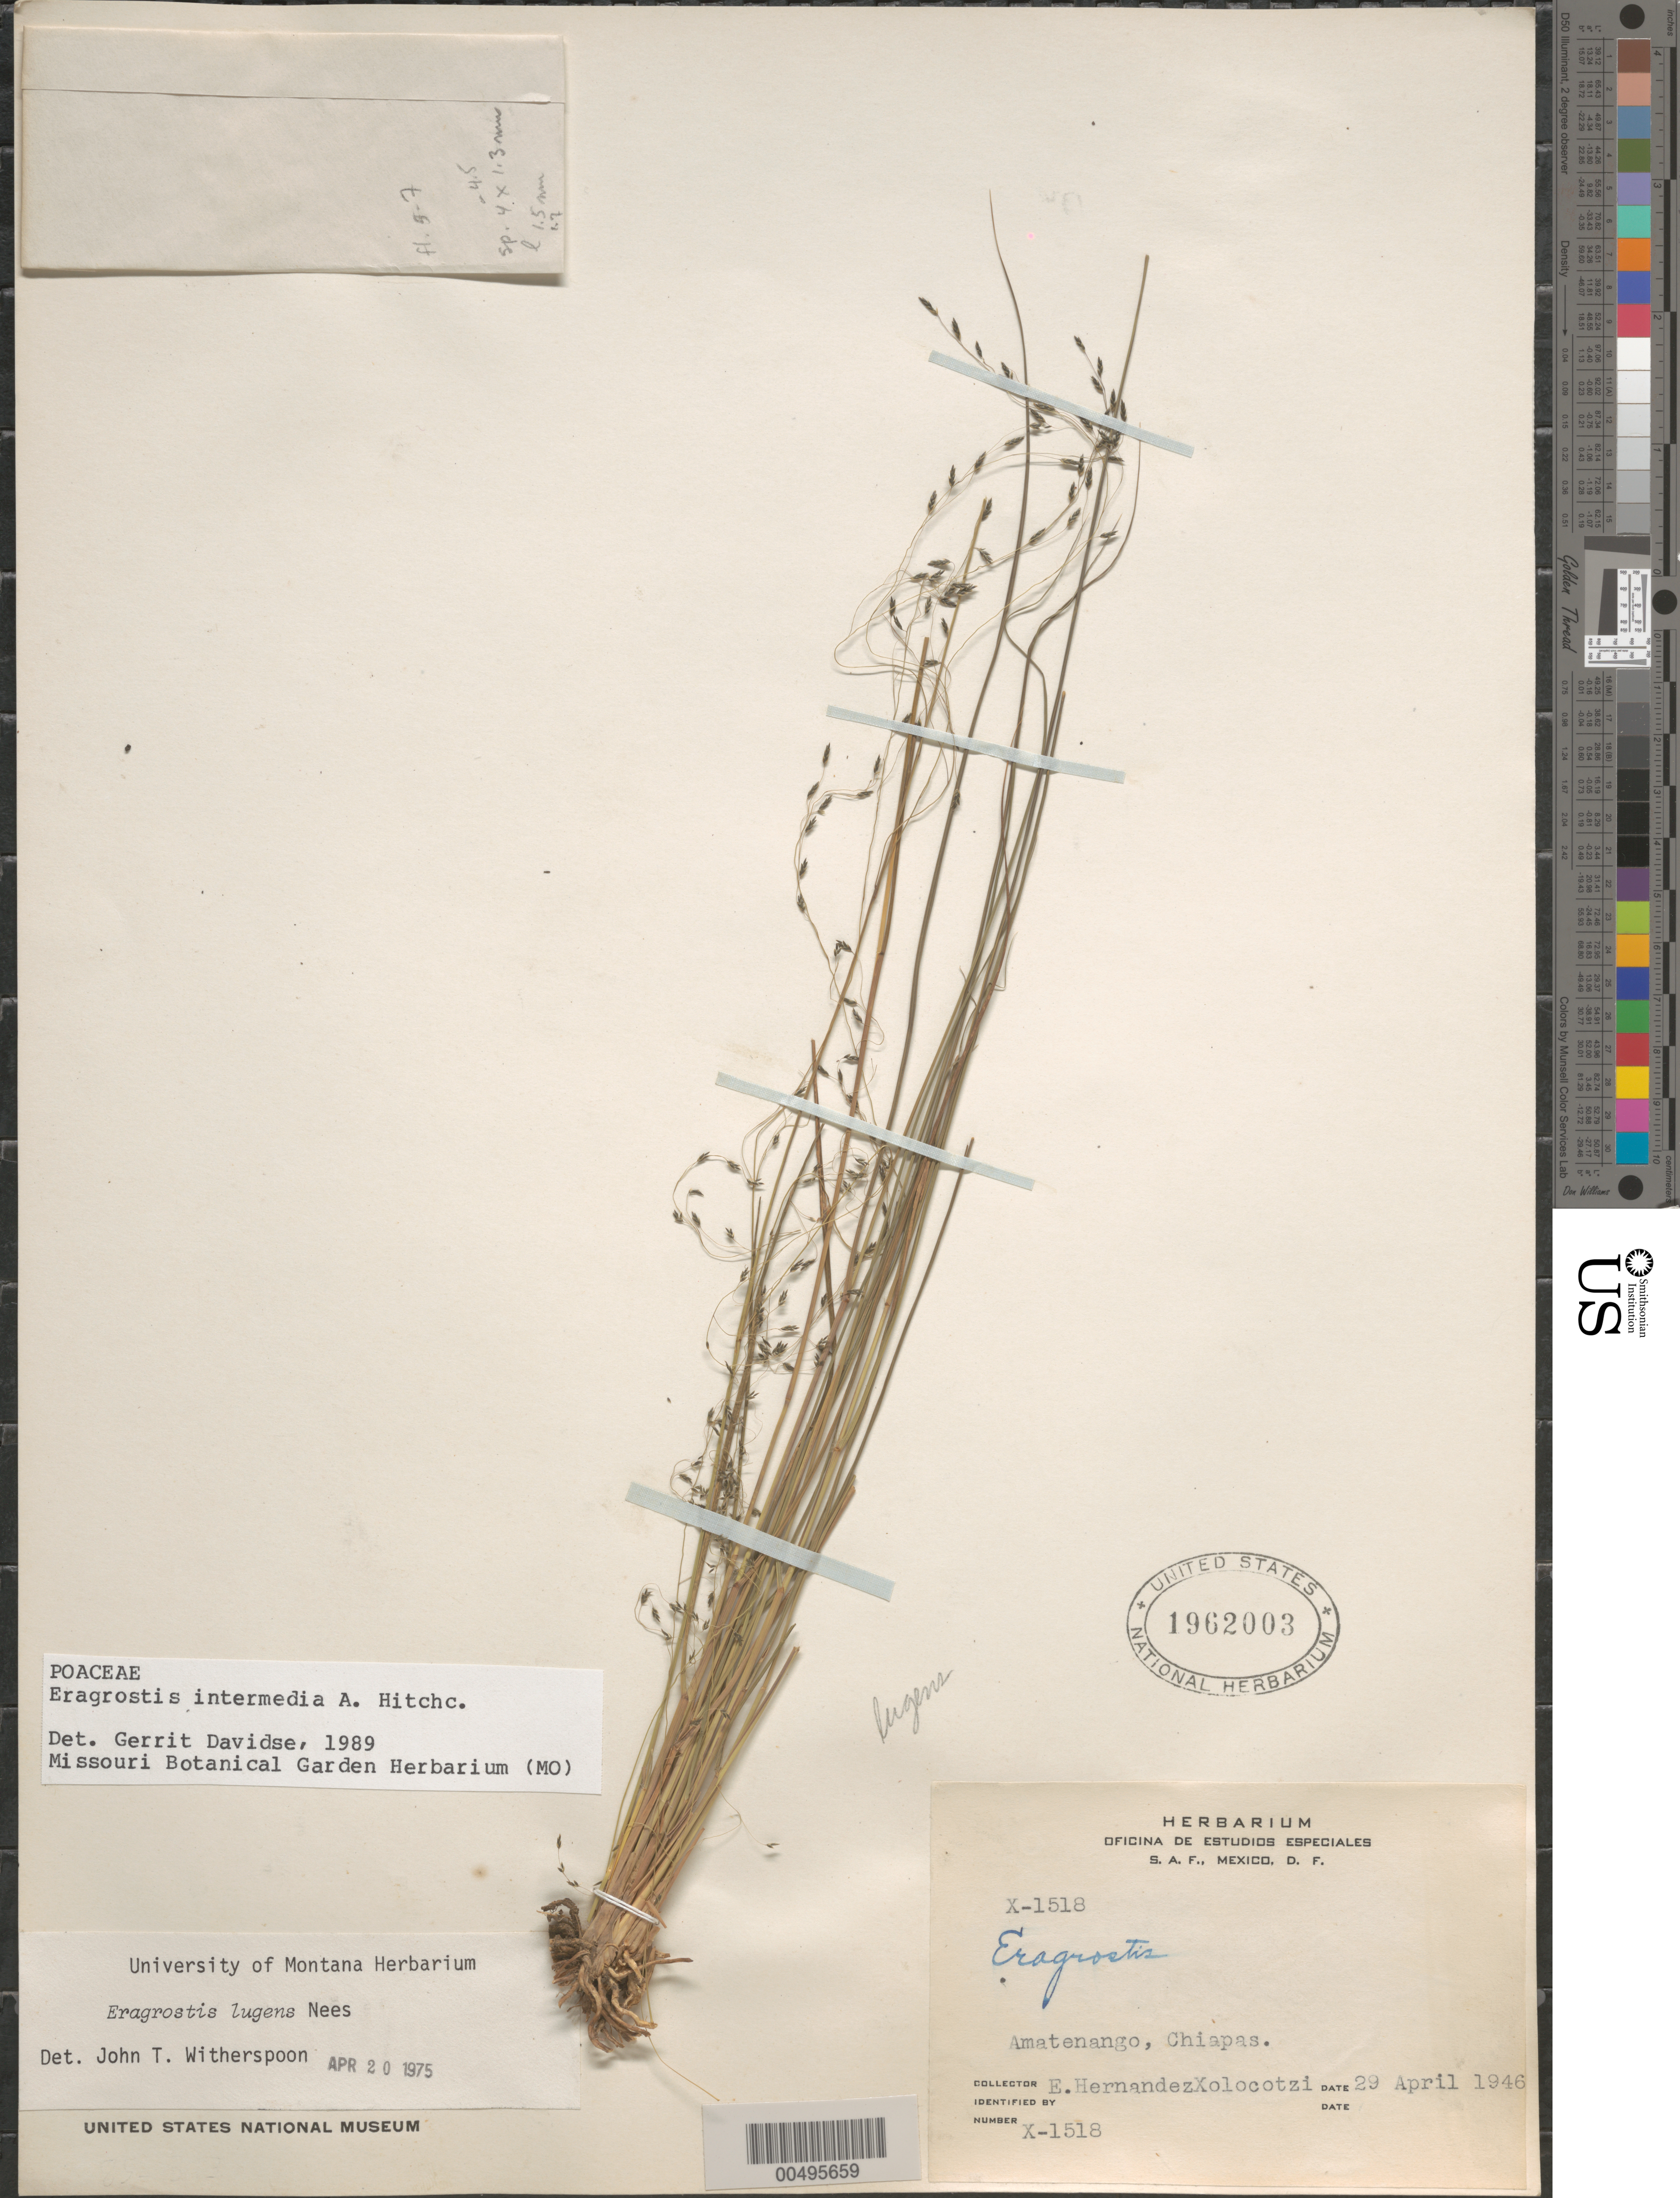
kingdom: Plantae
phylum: Tracheophyta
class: Liliopsida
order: Poales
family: Poaceae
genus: Eragrostis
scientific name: Eragrostis intermedia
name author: Hitchc.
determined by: Davidse, Gerrit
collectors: E. I. Hernández-X.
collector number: X-1518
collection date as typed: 29 Apr 1946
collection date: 1946-04-29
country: Mexico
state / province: Chiapas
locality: Amatenango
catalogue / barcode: US 1962003